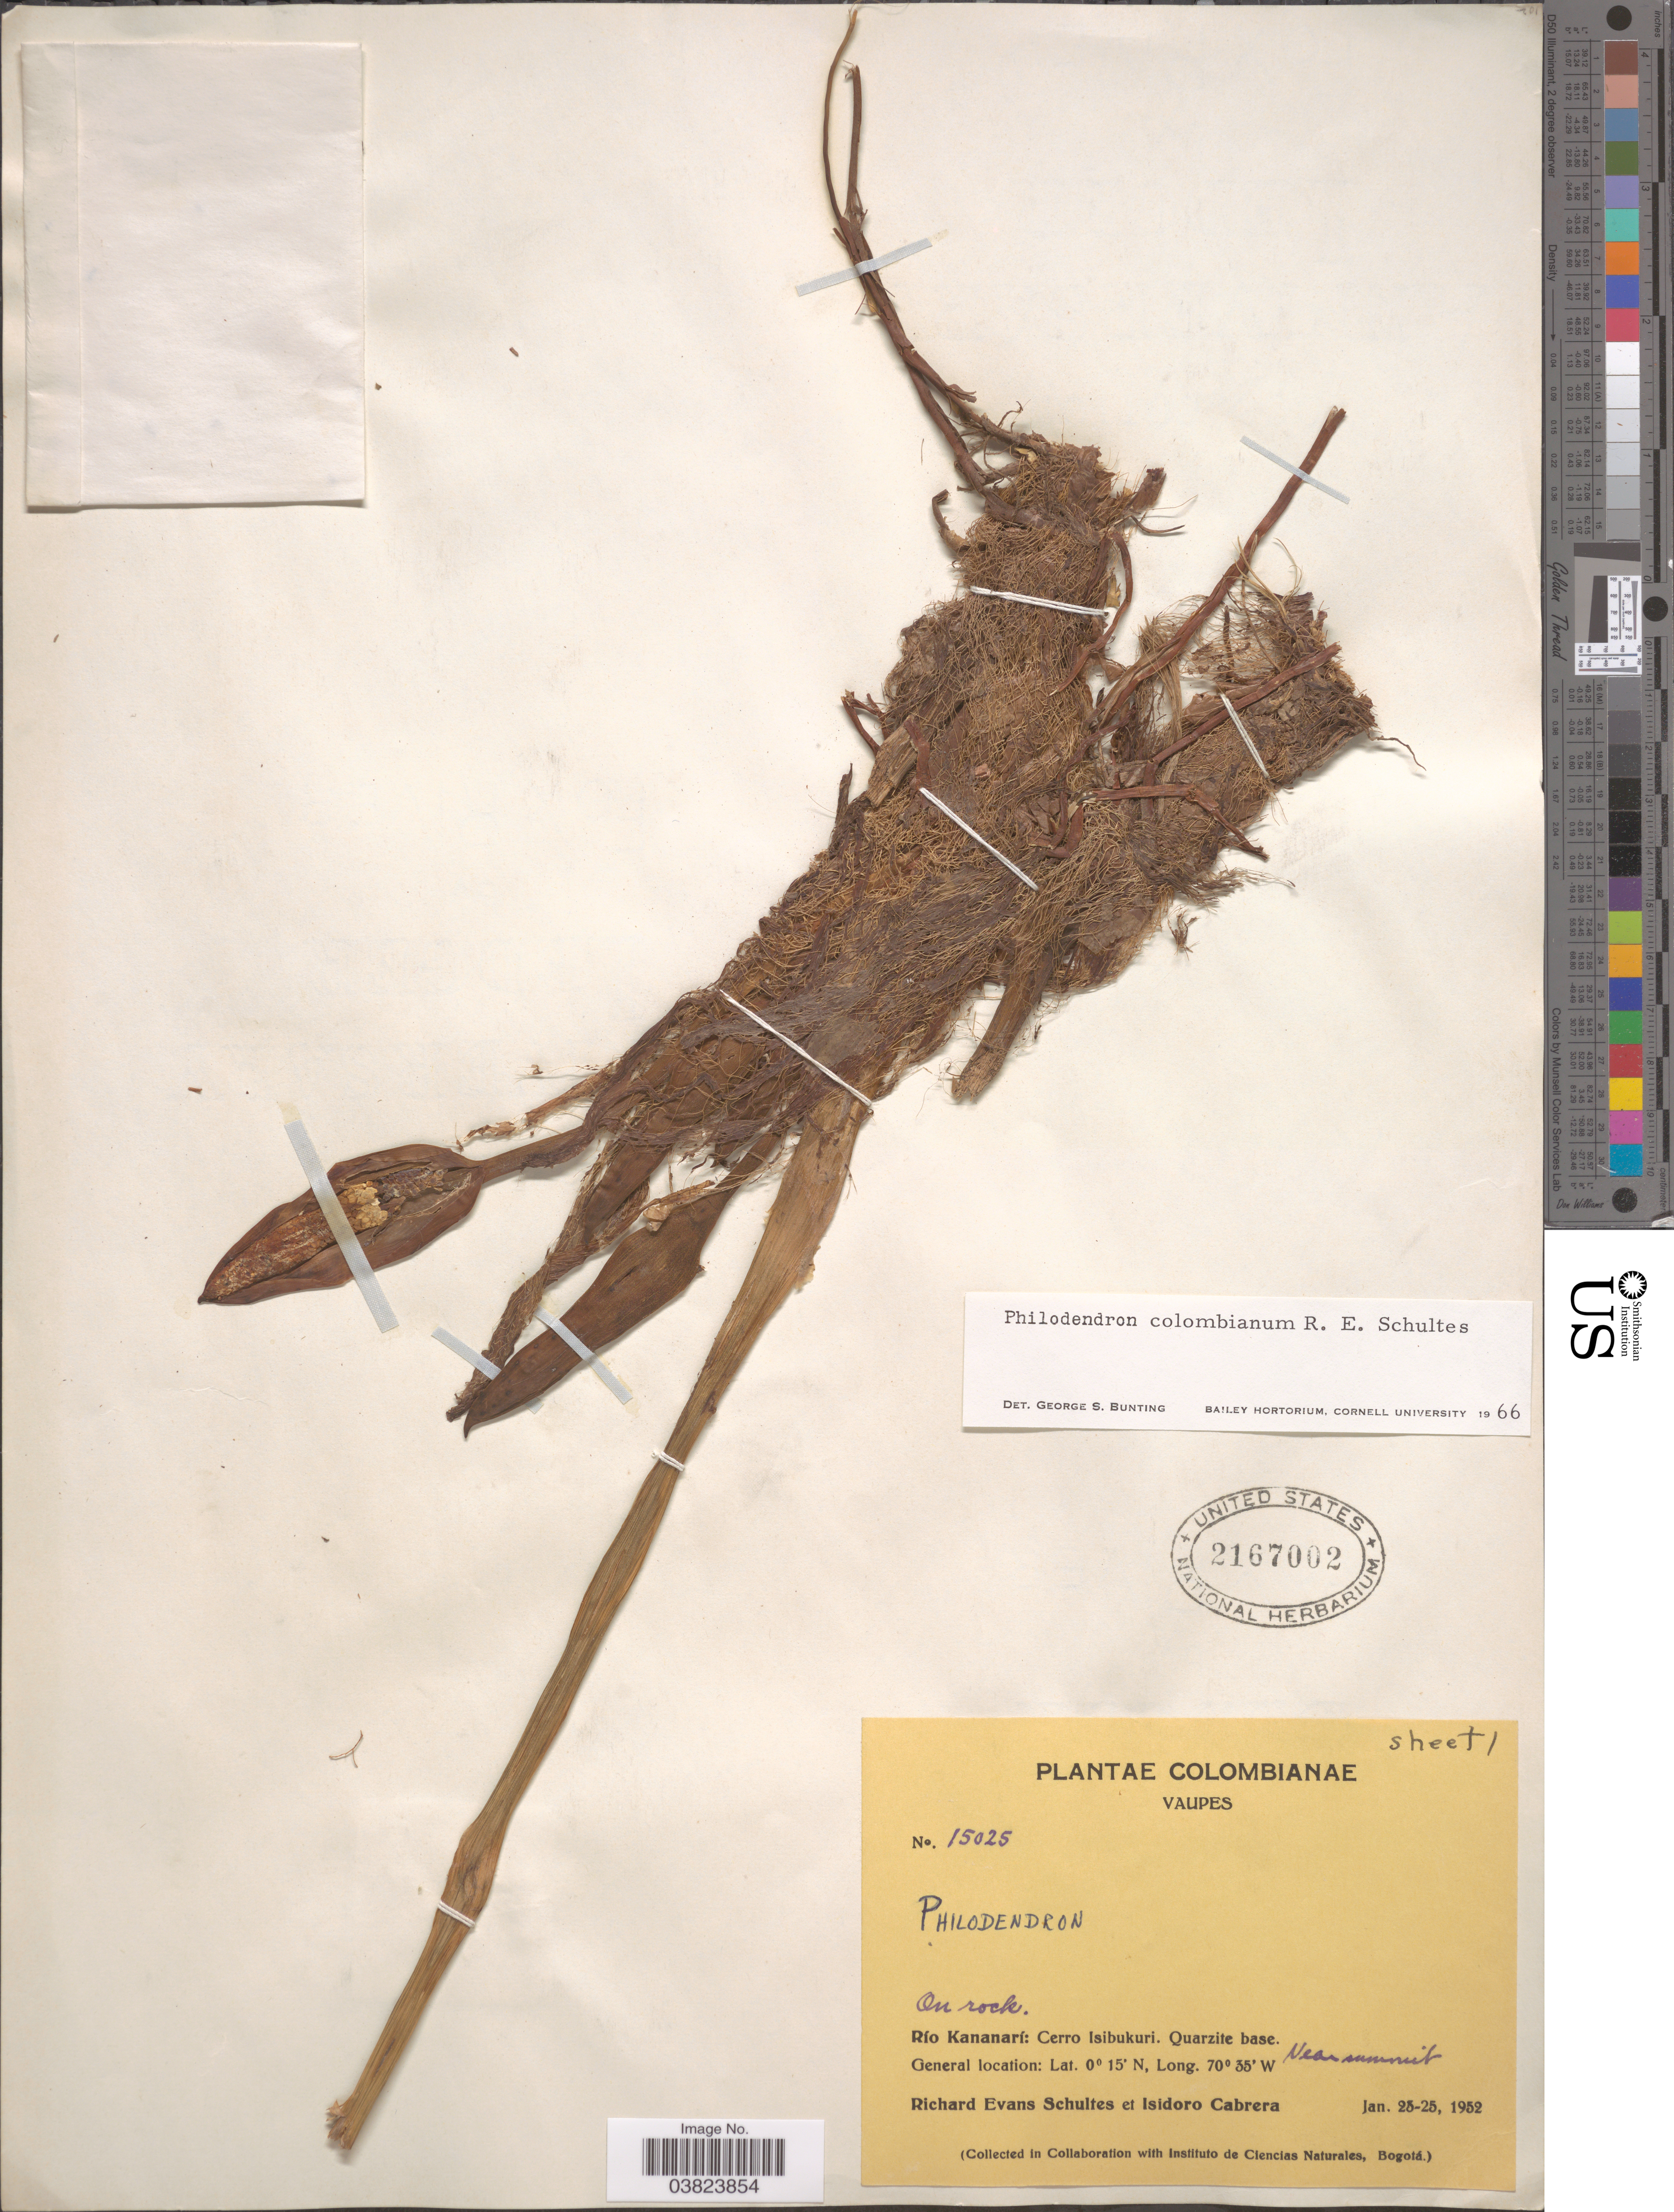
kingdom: Plantae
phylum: Tracheophyta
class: Liliopsida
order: Alismatales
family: Araceae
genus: Philodendron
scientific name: Philodendron colombianum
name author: R.E. Schult.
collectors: R. E. Schultes & I. Cabrera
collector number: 15025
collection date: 1952-01-23/1952-01-25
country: Colombia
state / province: Vaupés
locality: Río Kananarí: Cerro Isibukuri. Quarzite base. Near summit.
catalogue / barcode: US 2167002